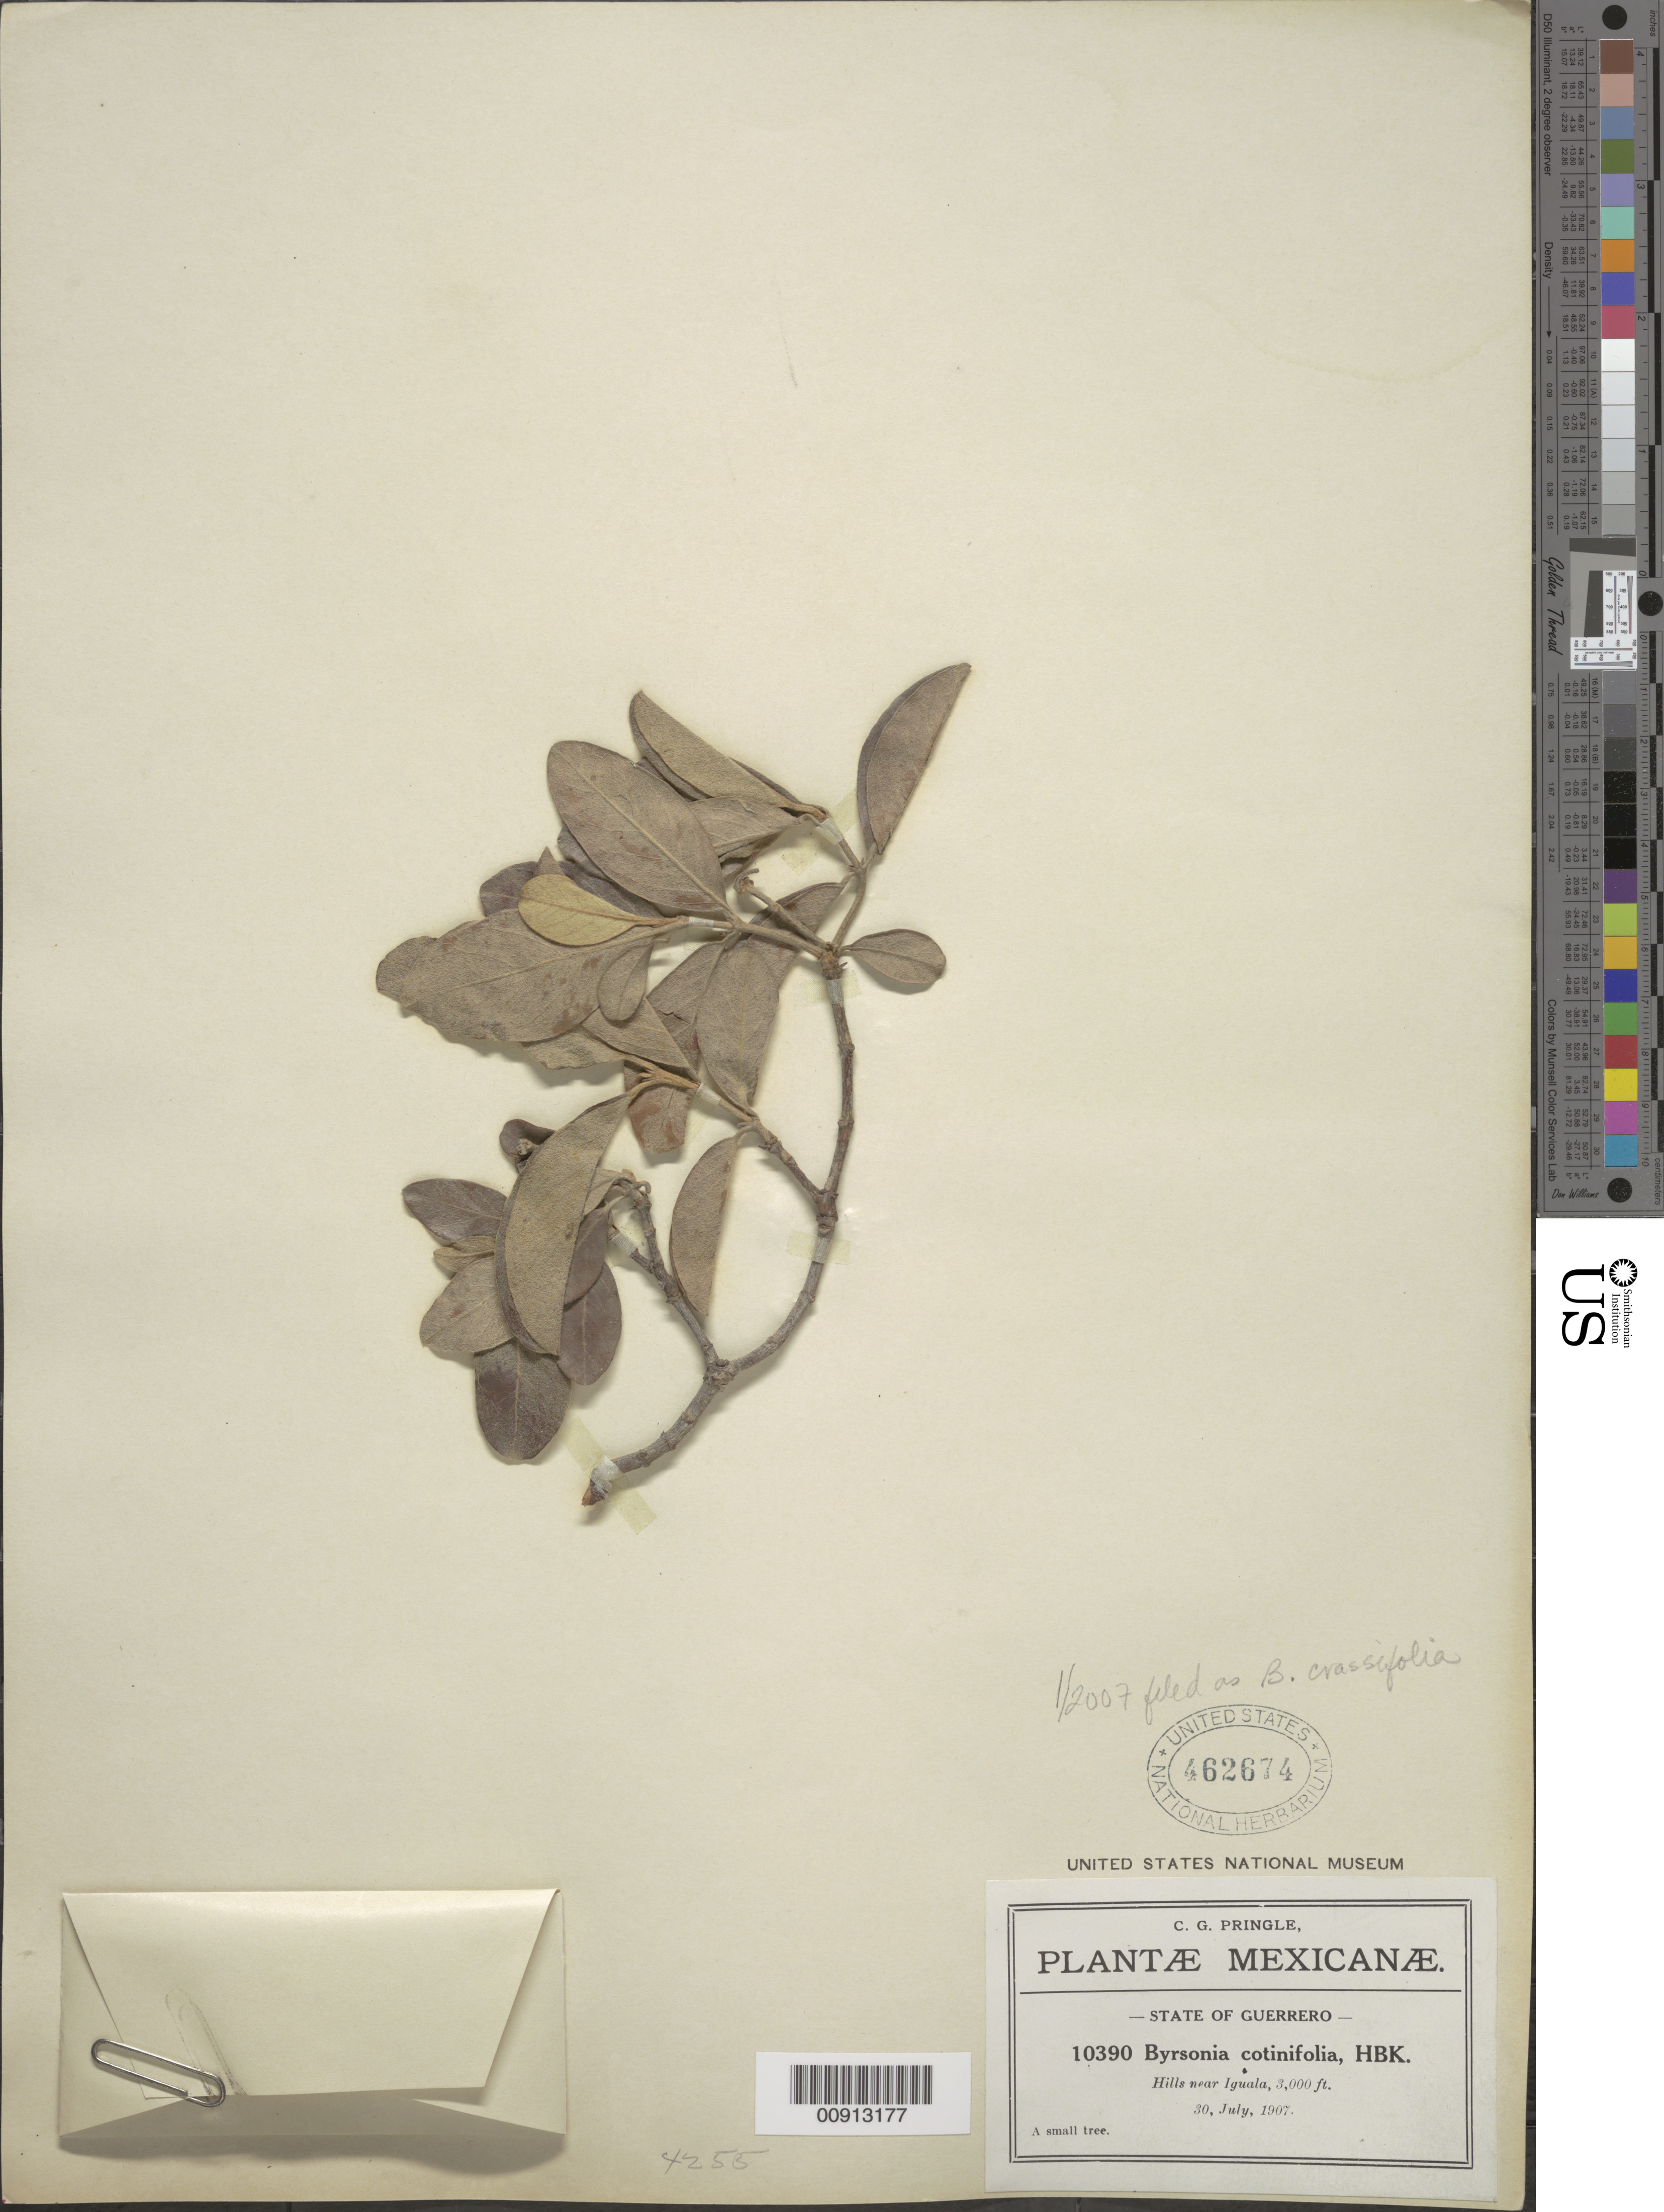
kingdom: Plantae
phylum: Tracheophyta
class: Magnoliopsida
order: Malpighiales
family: Malpighiaceae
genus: Byrsonima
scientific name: Byrsonima crassifolia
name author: (L.) Kunth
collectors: C. G. Pringle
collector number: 10390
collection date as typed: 30 Jul 1907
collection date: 1907-07-30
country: Mexico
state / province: Guerrero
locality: Near Iguala, State of Guerrero.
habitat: Hills.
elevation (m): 914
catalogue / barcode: US 462674